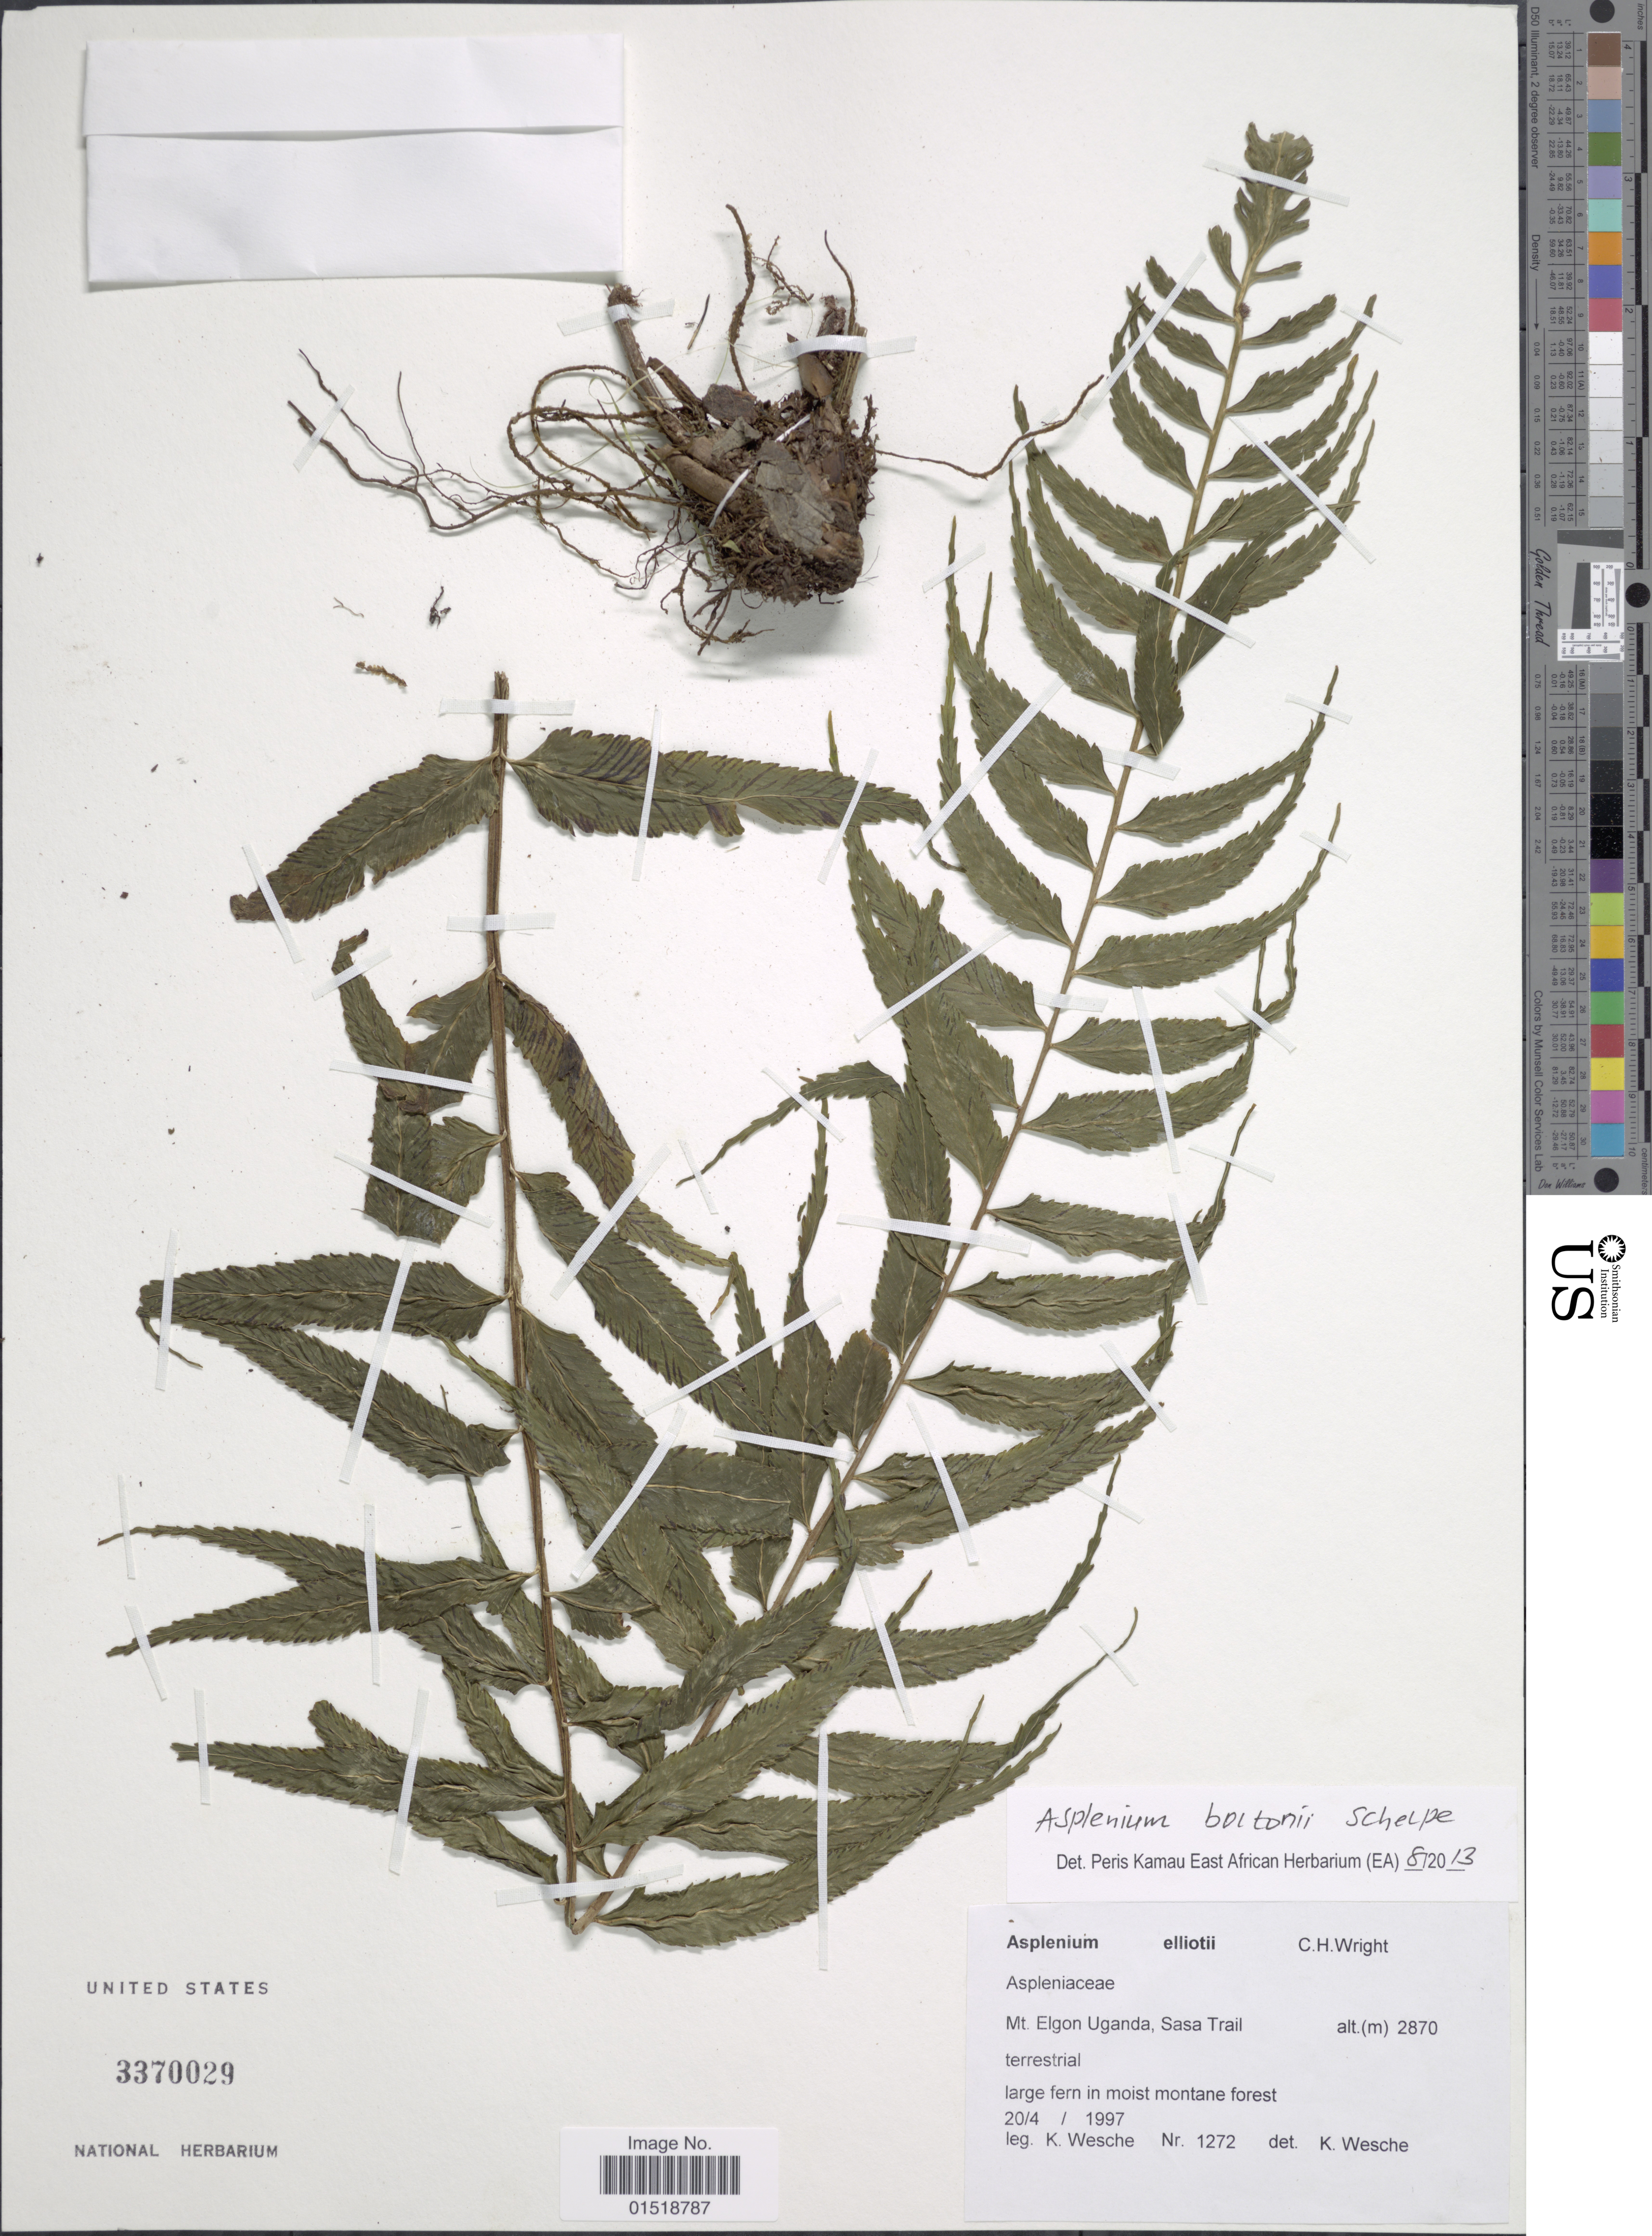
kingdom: Plantae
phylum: Tracheophyta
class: Polypodiopsida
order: Polypodiales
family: Aspleniaceae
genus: Asplenium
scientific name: Asplenium boltonii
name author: Hook. ex Schelpe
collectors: K. Wesche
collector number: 1272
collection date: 1997-04-20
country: Uganda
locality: Mt. Elgon Uganda, Sasa Trail.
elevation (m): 2870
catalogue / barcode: US 3370029